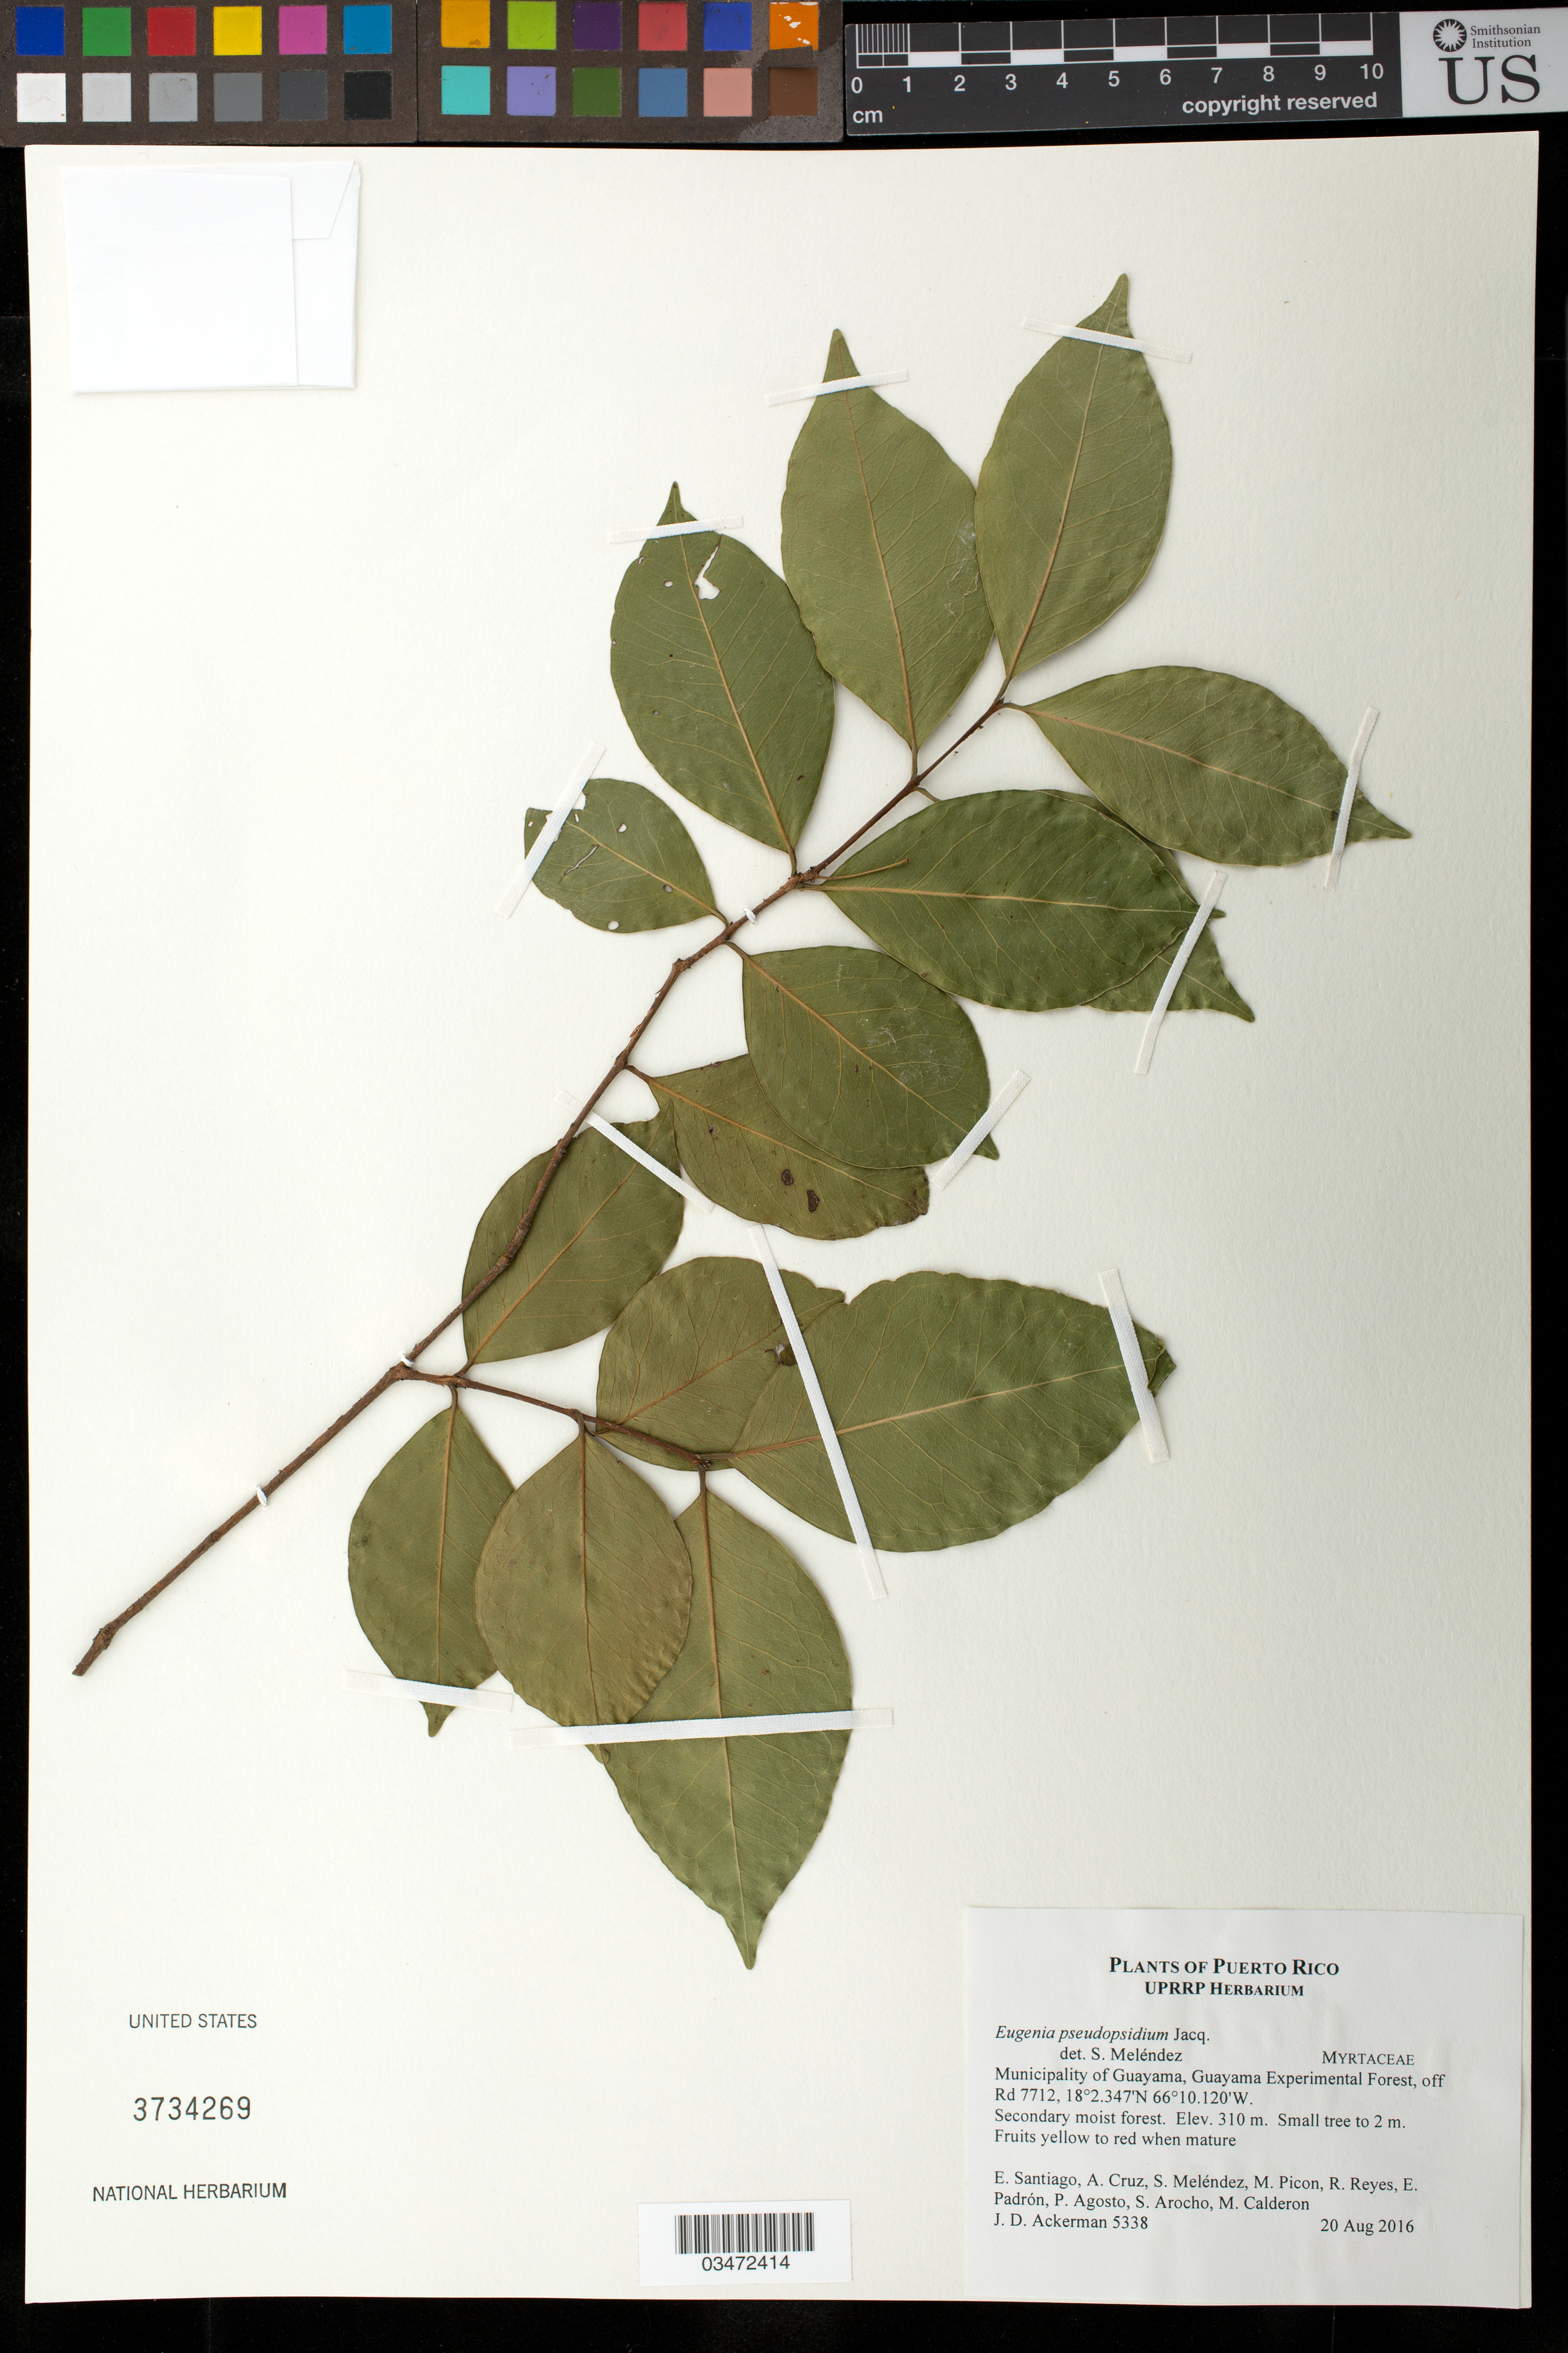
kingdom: Plantae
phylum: Tracheophyta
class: Magnoliopsida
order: Myrtales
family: Myrtaceae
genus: Eugenia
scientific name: Eugenia pseudopsidium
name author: Jacq.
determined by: Meléndez, E.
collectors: E. Santiago, A. Cruz, M. Melendez, M. Picon, R. Reyes, E. Padrón, P. Agosto, S. Arocho, M. Calderon & J. D. Ackerman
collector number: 5338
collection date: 2016-08-20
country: Puerto Rico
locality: Mun. Guayama, Guayama Experimental Forest, off Rd 7712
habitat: Secondary moist forest.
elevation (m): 310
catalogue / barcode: US 3734269